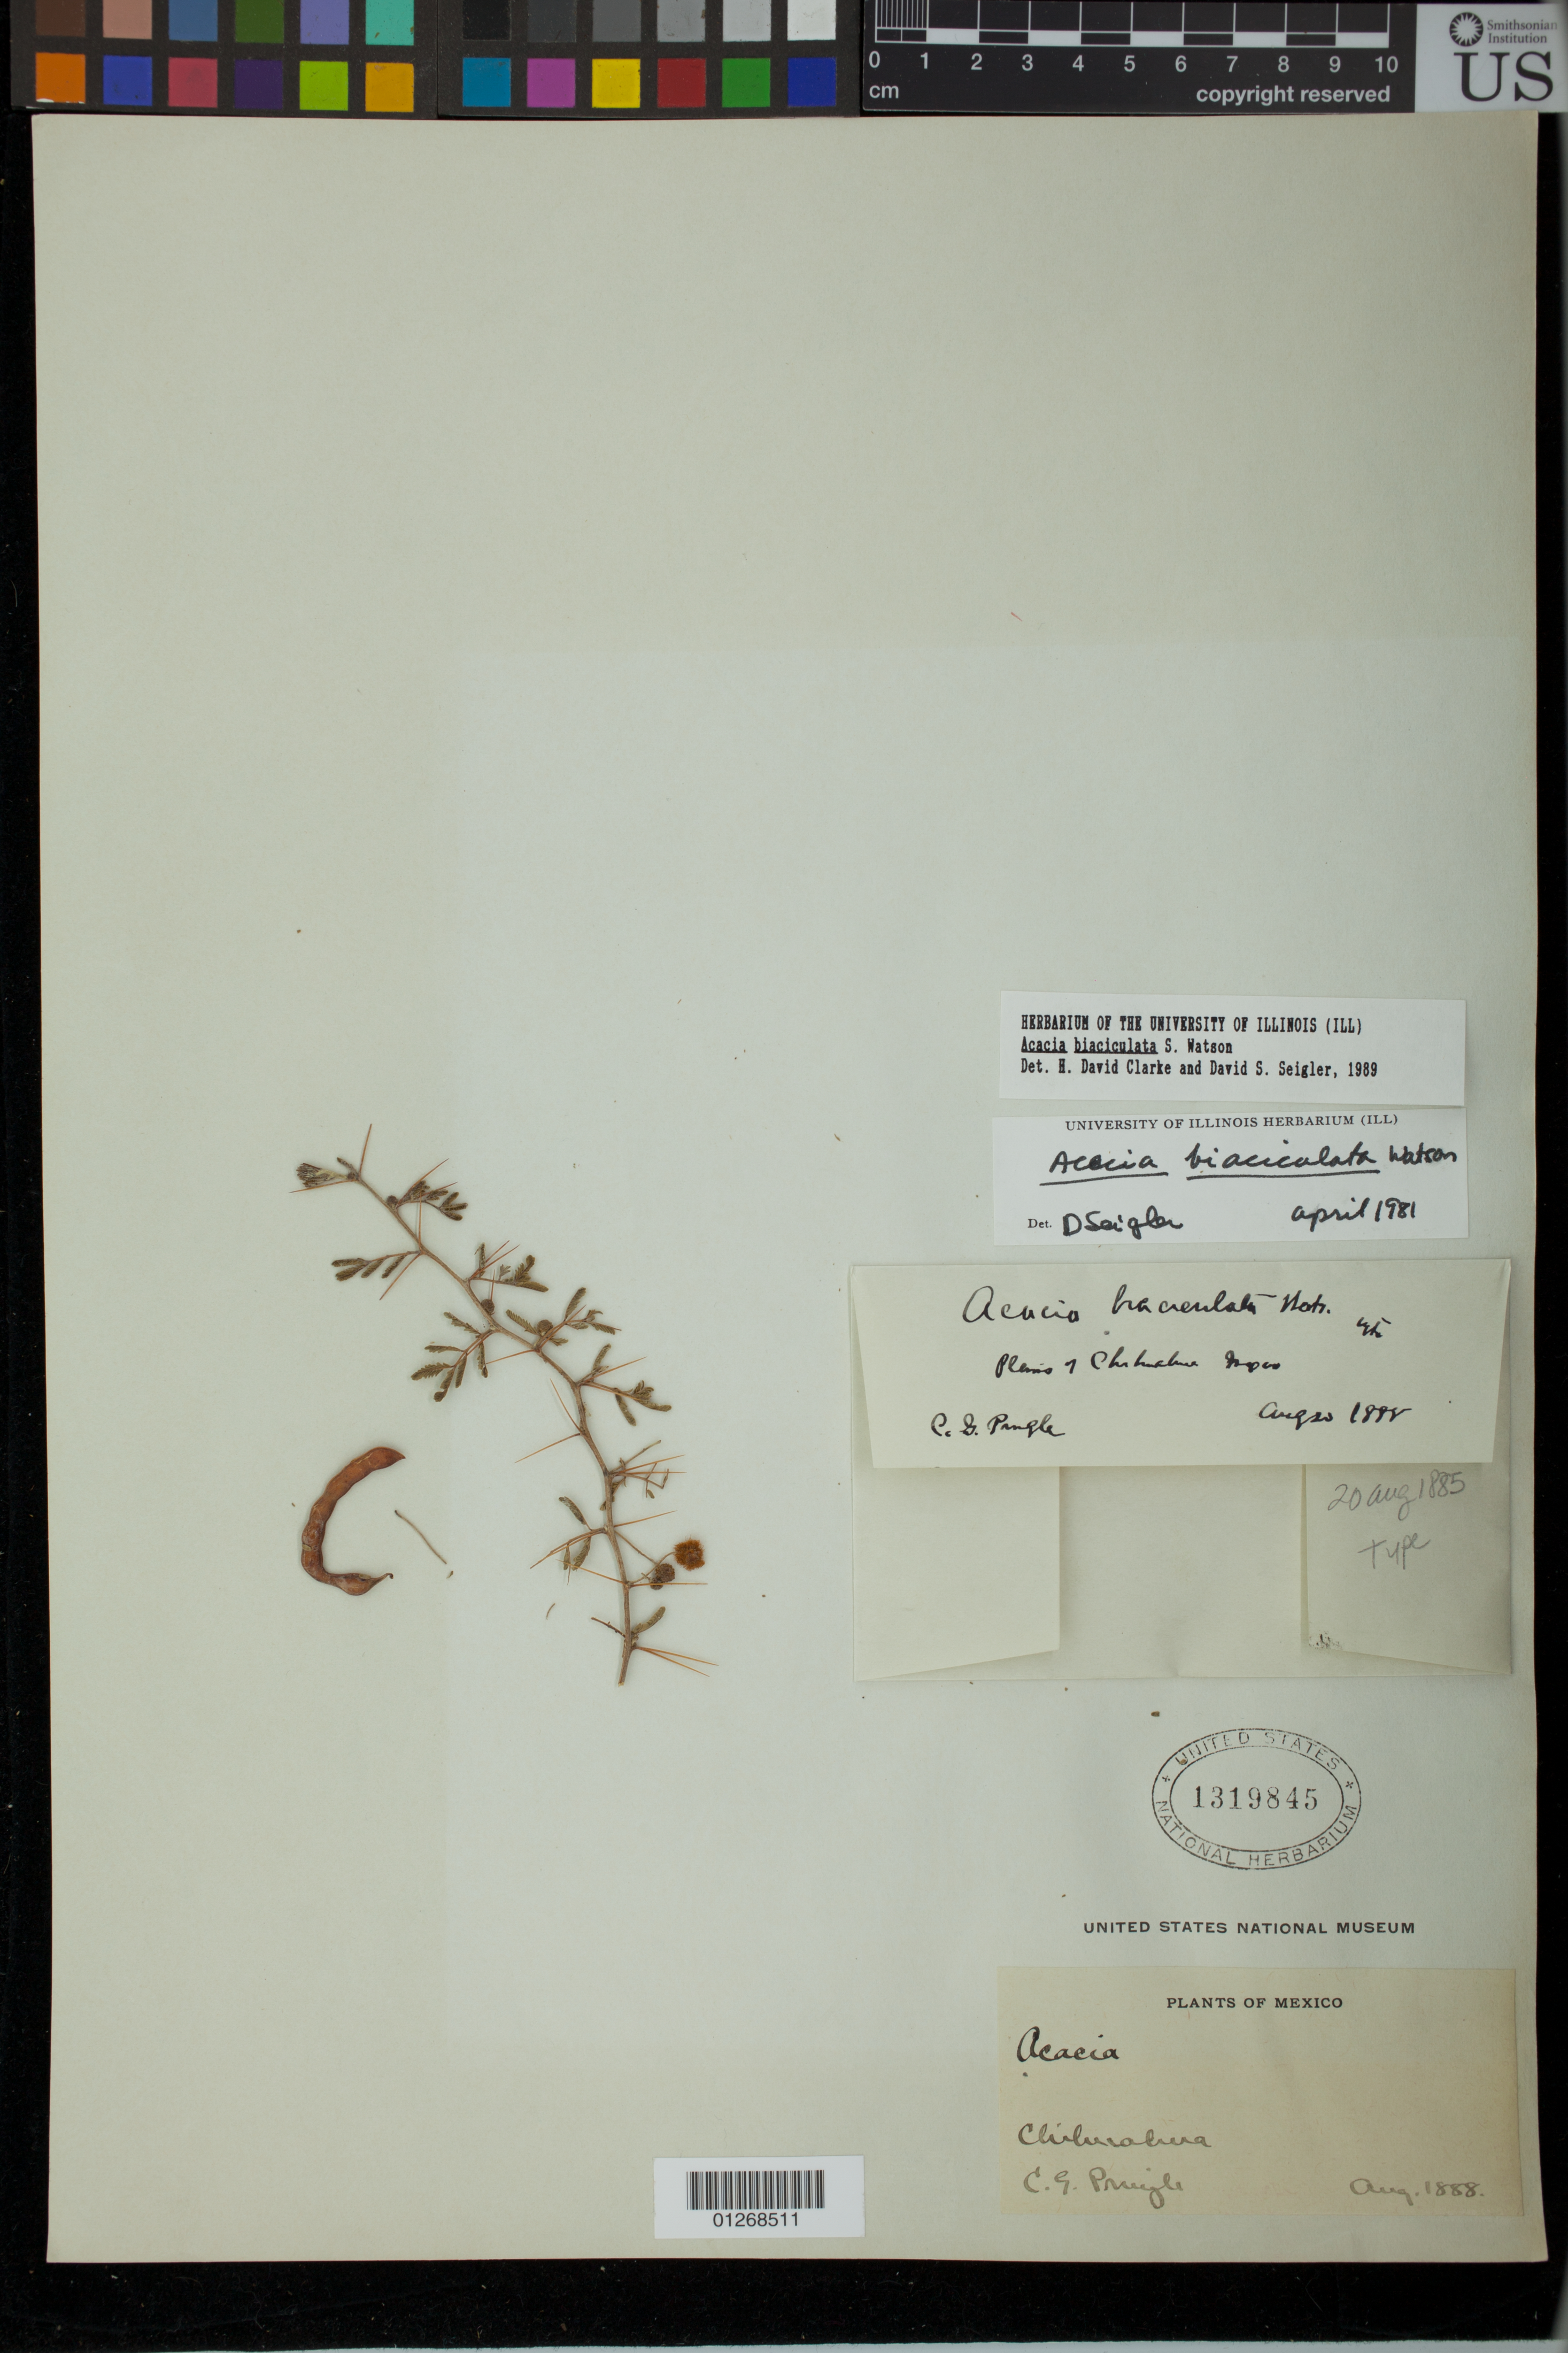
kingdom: Plantae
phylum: Tracheophyta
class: Magnoliopsida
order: Fabales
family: Fabaceae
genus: Acacia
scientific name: Acacia biaciculata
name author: S. Watson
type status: Possible Type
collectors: C. G. Pringle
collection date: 1888-08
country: Mexico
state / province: Chihuahua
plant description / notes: Fragmentary in packet, origin unclear and dubiously type material. Originally labeled as Pringle [s.n.], "Aug. 1888" but later annotated (unsigned, undated) "20 Aug 1885 Type". Type collection is Pringle 662, collected 20 Aug. 1885. If 1888 date is correct, this cannot be type material; name was published in 1886.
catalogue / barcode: US 1319845